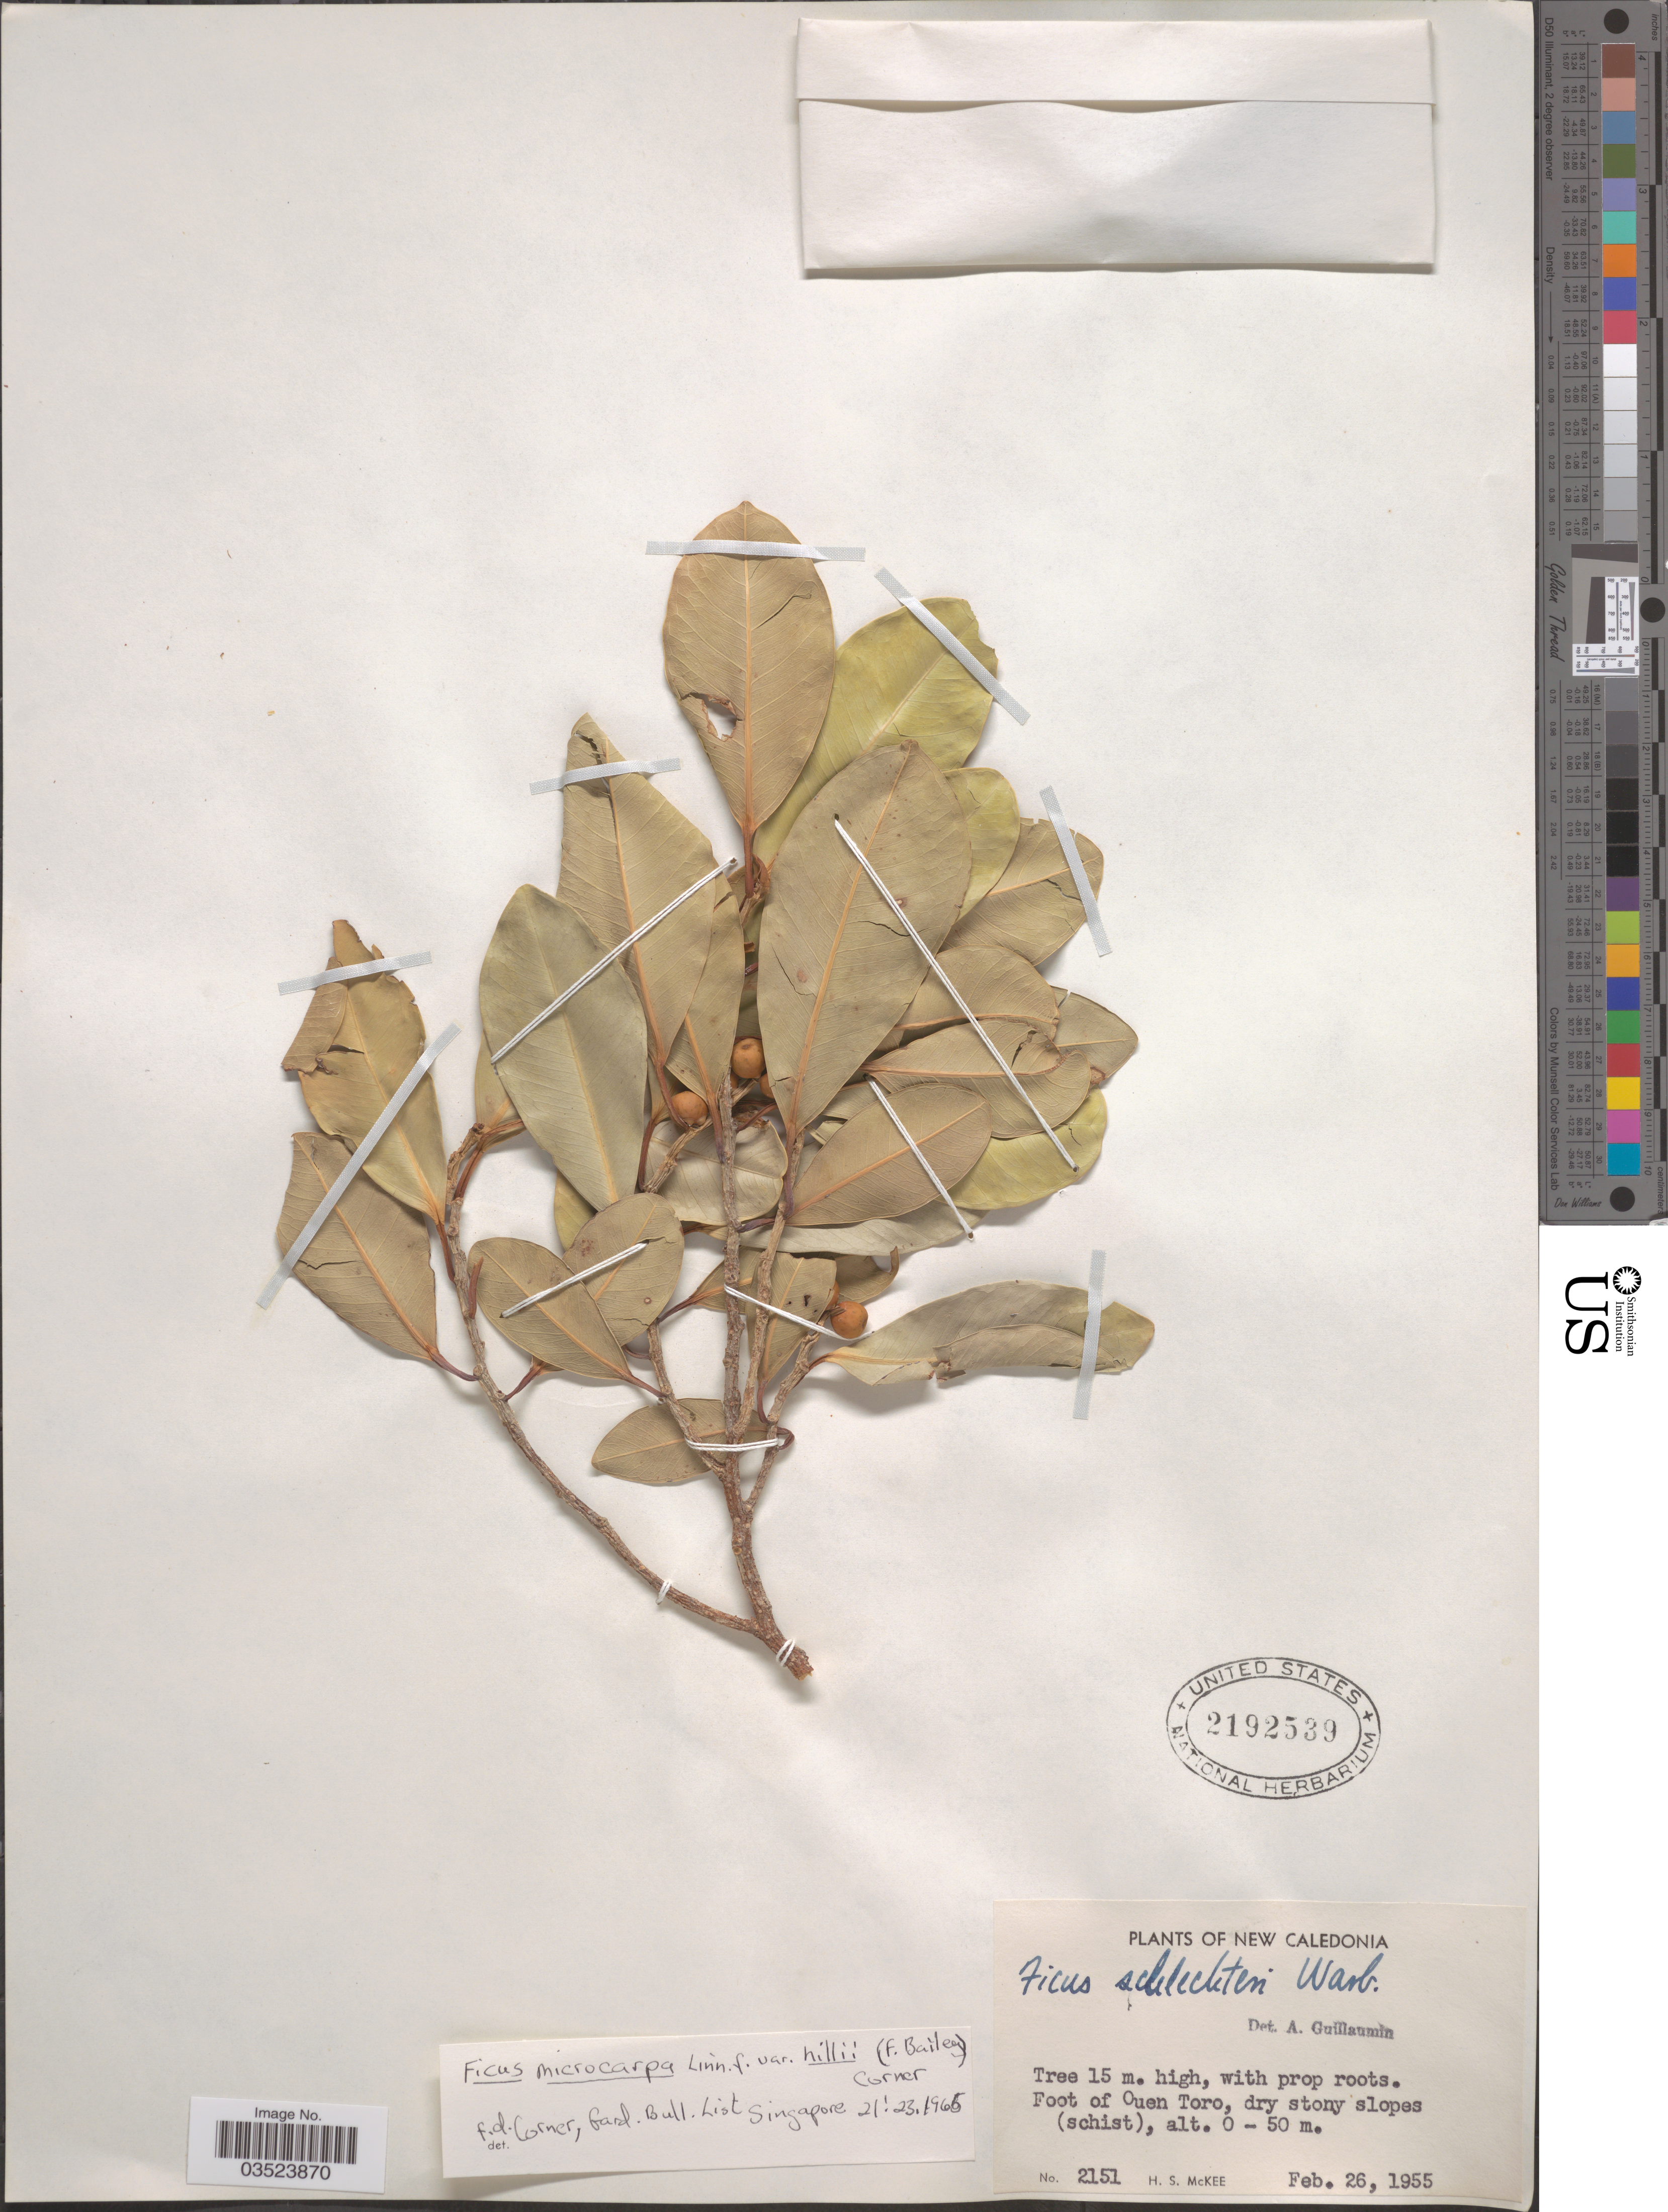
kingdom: Plantae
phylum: Tracheophyta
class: Magnoliopsida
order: Rosales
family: Moraceae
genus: Ficus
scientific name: Ficus microcarpa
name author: L. f.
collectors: H. S. McKee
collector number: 2151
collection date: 1955-02-26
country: New Caledonia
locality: Foot of Ouen Toro.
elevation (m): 0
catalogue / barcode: US 2192539